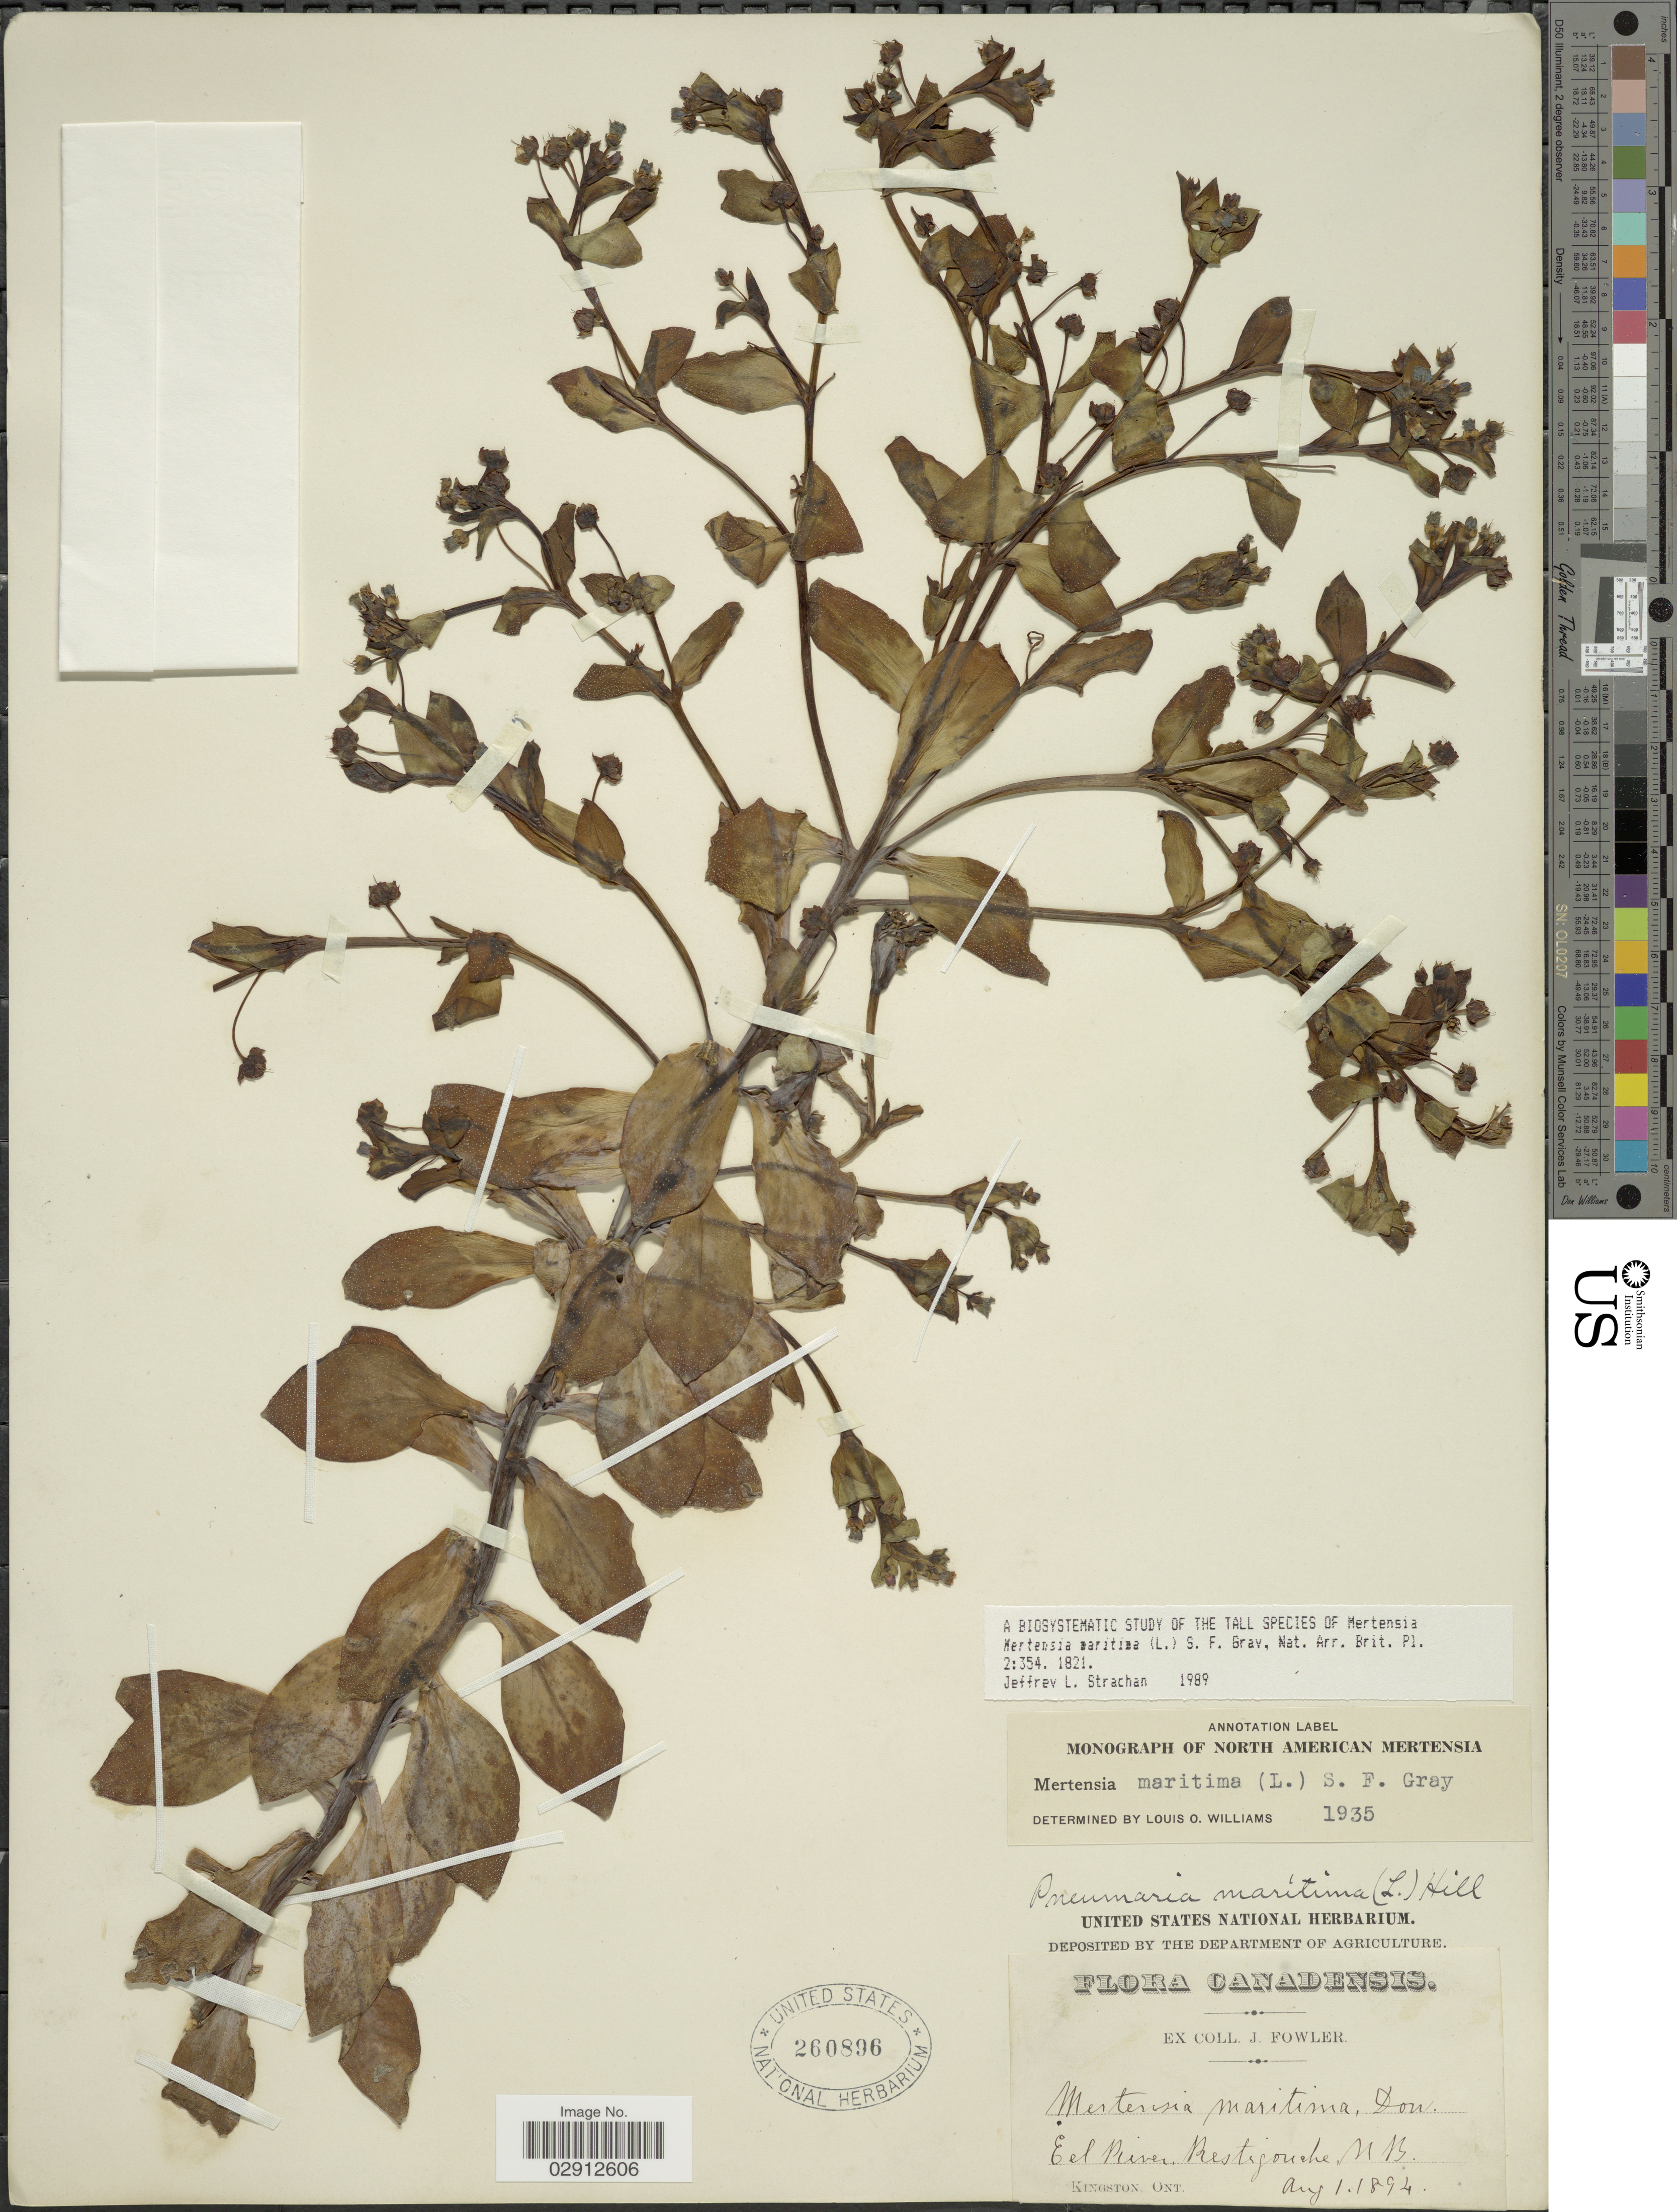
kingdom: Plantae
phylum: Tracheophyta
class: Magnoliopsida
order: Boraginales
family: Boraginaceae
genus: Mertensia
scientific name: Mertensia maritima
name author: (L.) S.F. Gray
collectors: J. Fowler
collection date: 1894-08-01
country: Canada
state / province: New Brunswick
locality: Eel River, Restigouche, N.B.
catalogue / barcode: US 260896